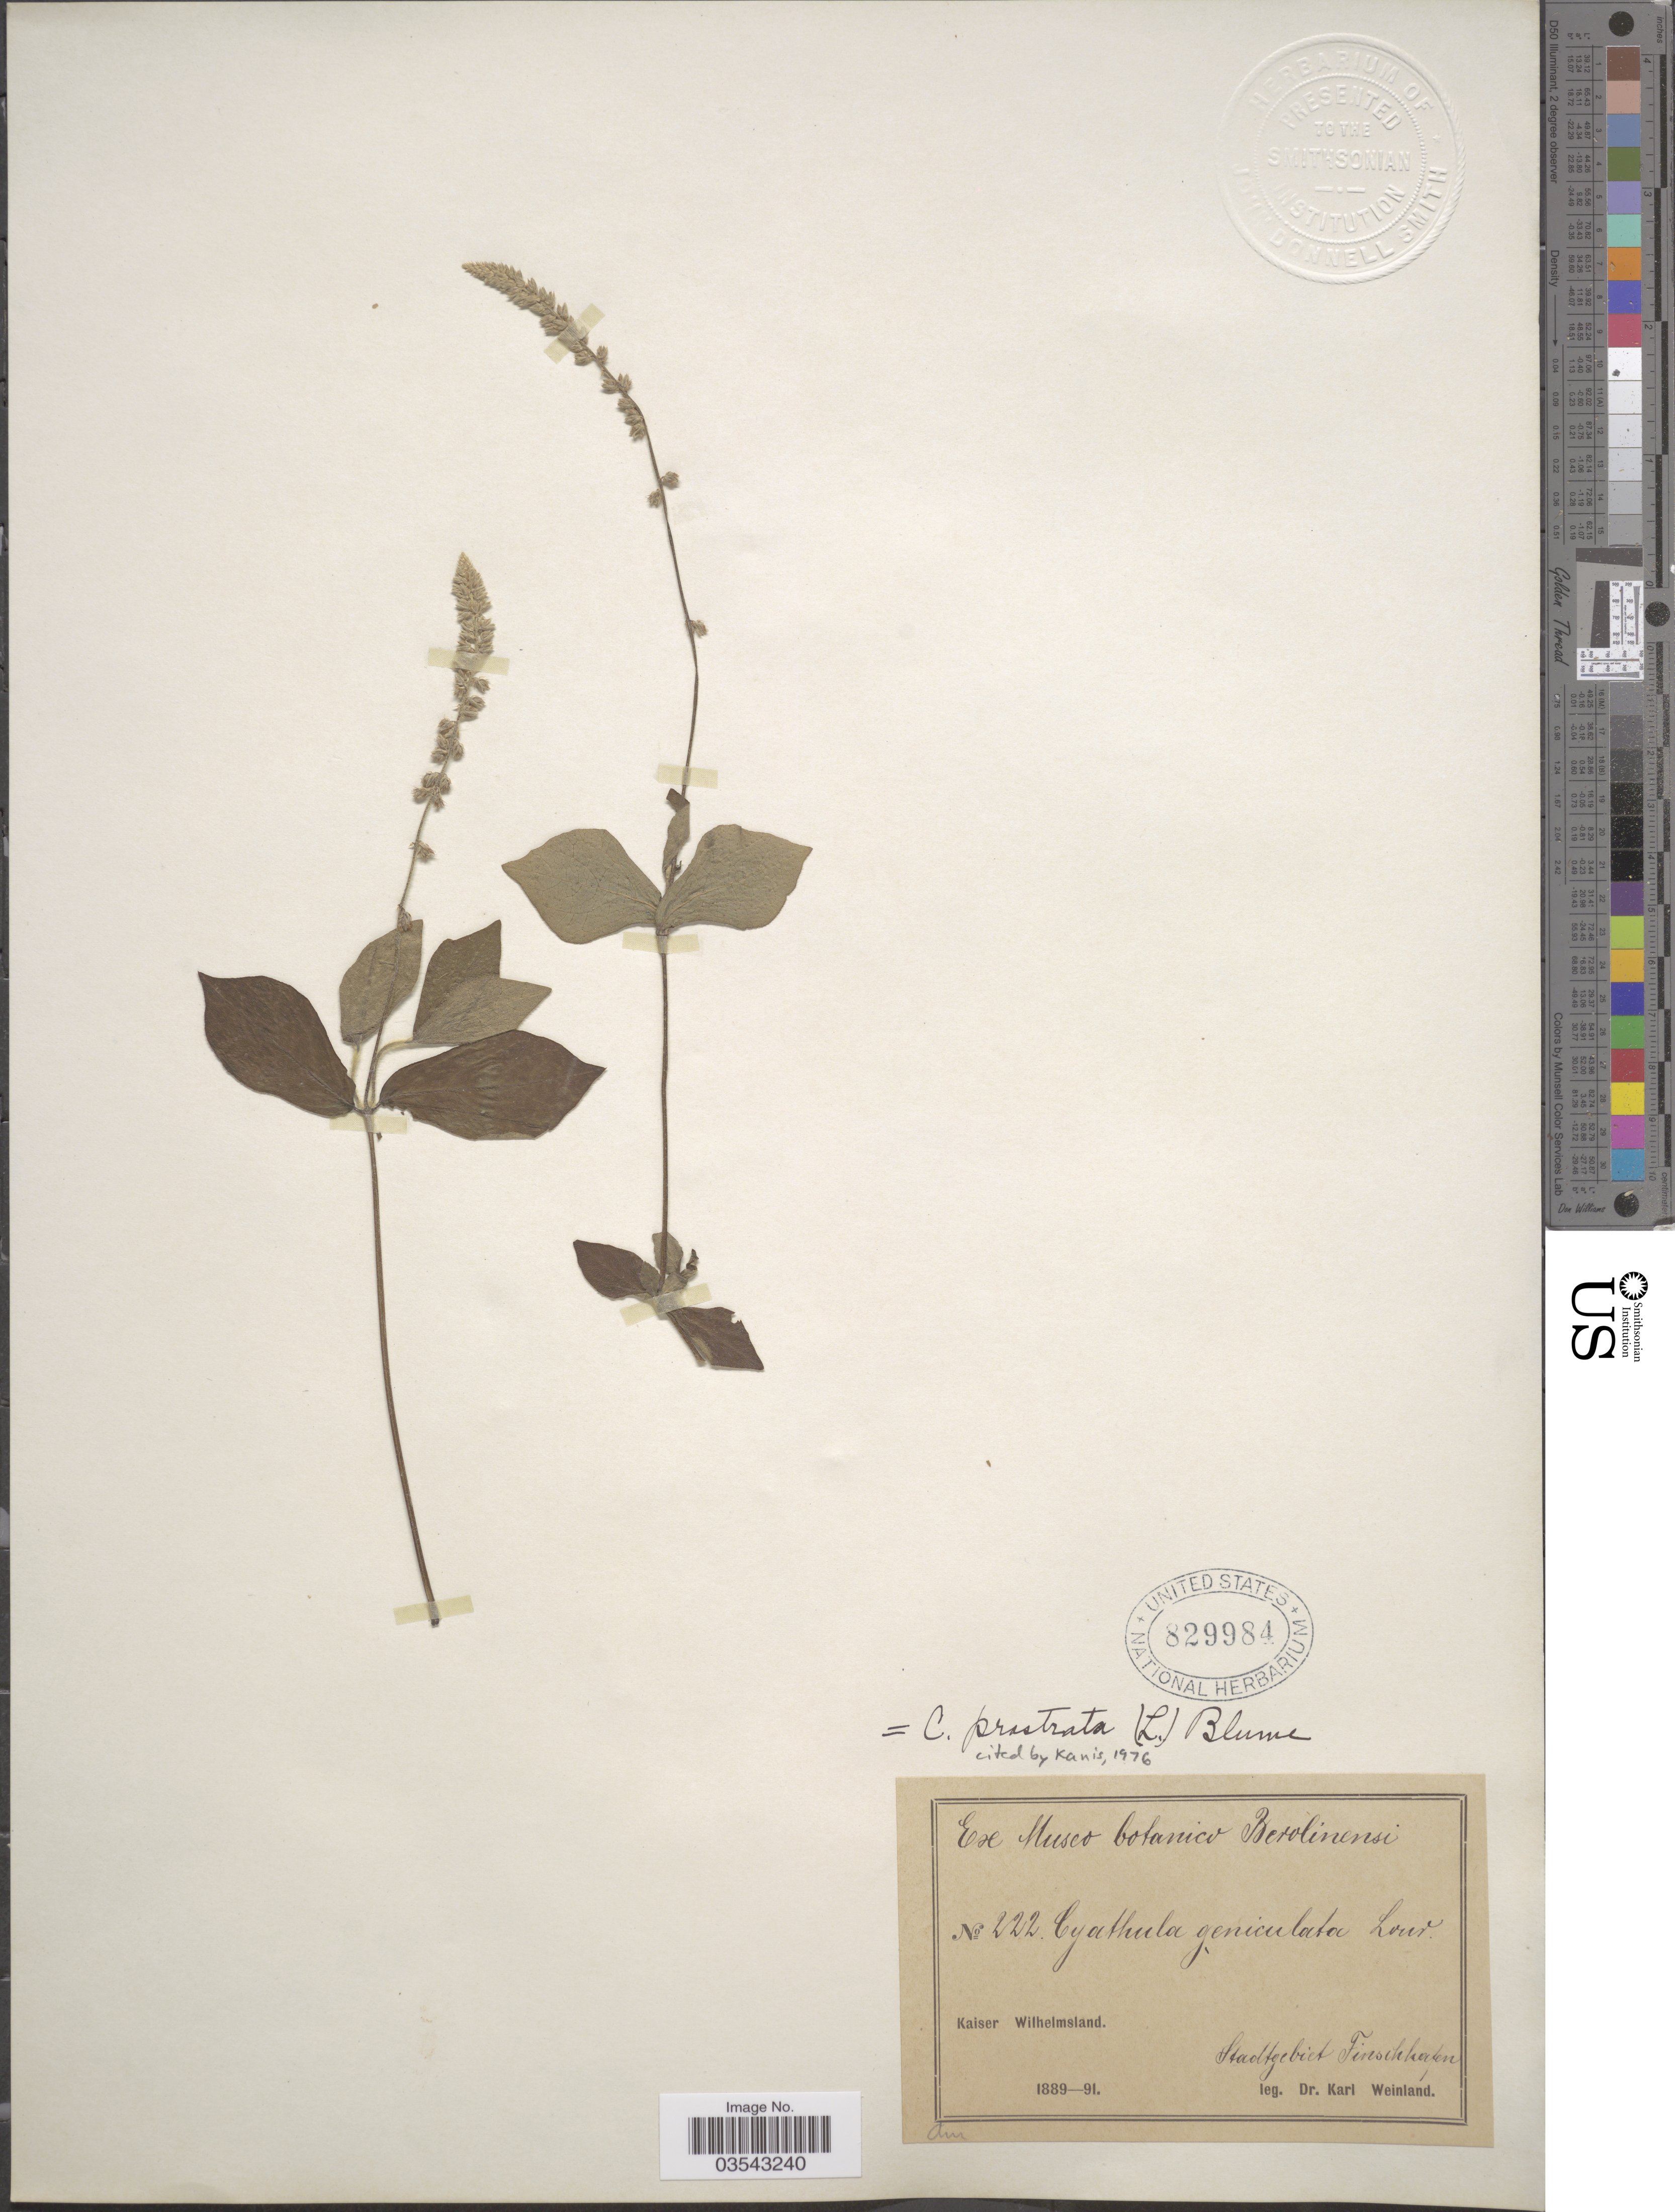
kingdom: Plantae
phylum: Tracheophyta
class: Magnoliopsida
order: Caryophyllales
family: Amaranthaceae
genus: Cyathula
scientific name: Cyathula prostrata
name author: (L.) Blume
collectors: K. Weinland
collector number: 222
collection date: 1889/1891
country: Papua New Guinea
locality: Kaiser Wilhelmsland. Stadtgebiet Finschhafen.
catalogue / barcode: US 829984